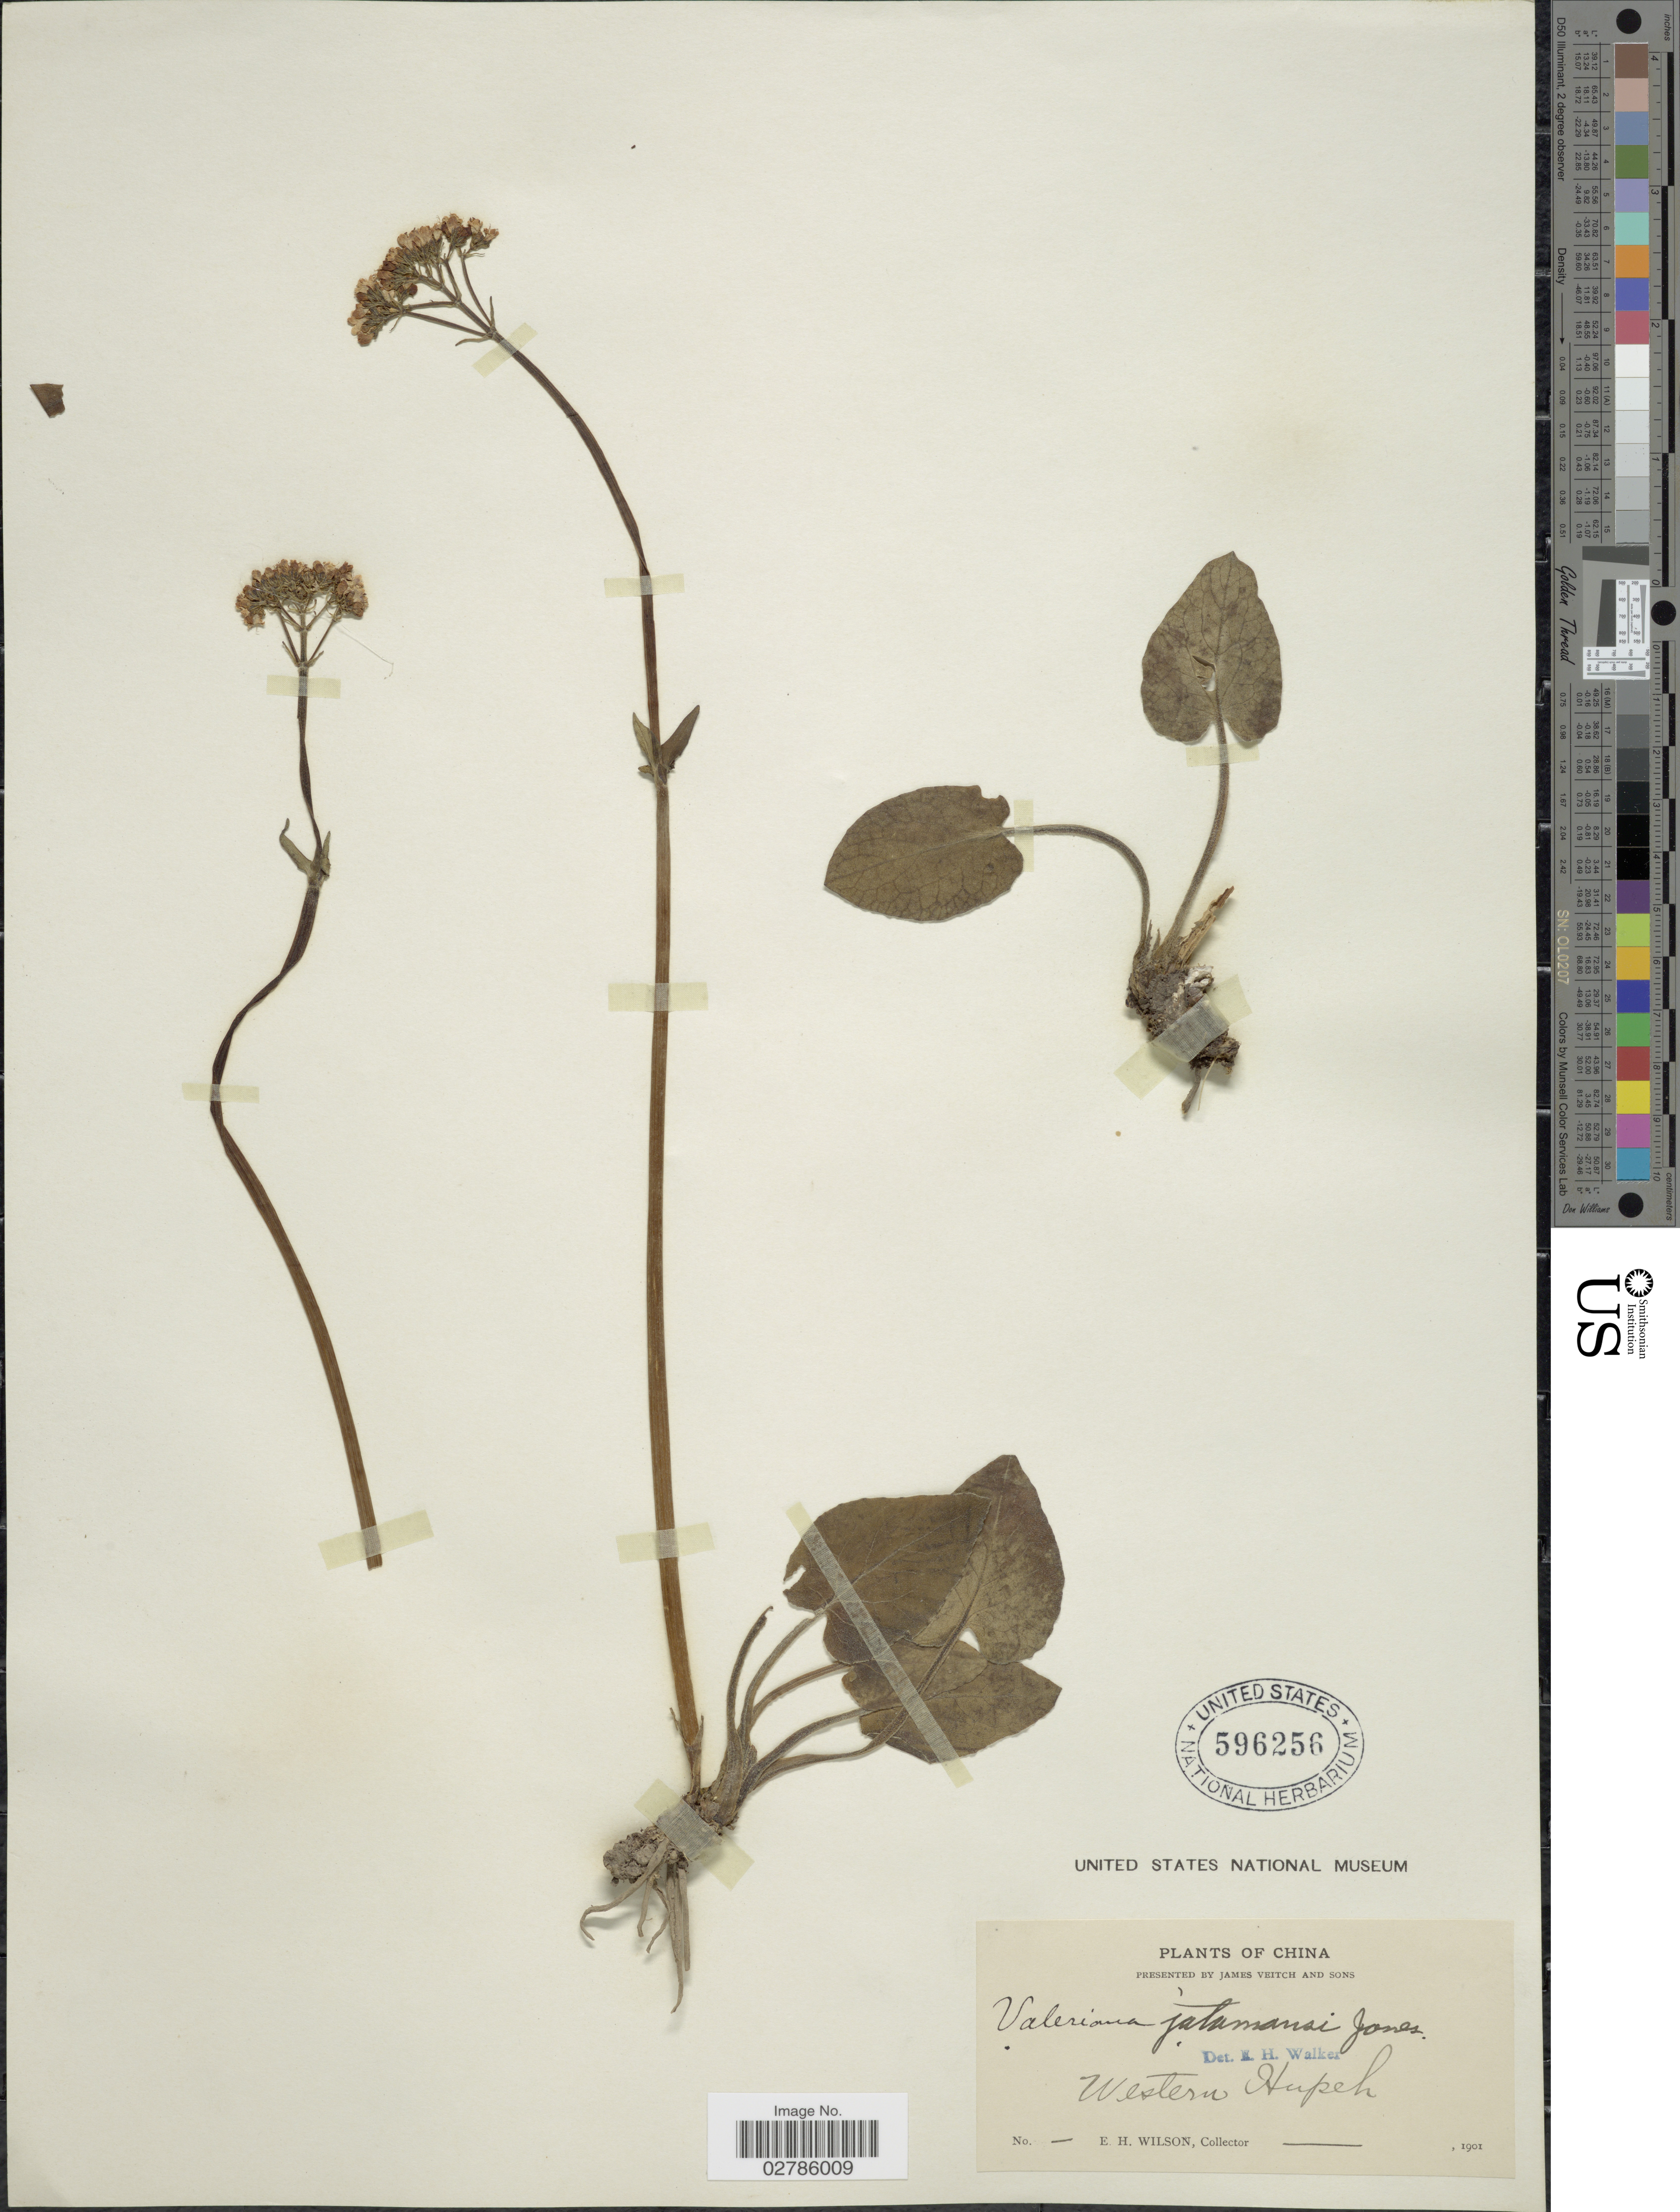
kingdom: Plantae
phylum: Tracheophyta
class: Magnoliopsida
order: Dipsacales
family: Caprifoliaceae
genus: Valeriana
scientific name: Valeriana jatamansi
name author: Jones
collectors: E. Wilson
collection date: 1901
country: China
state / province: Hubei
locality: Western Hupeh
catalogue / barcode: US 596256